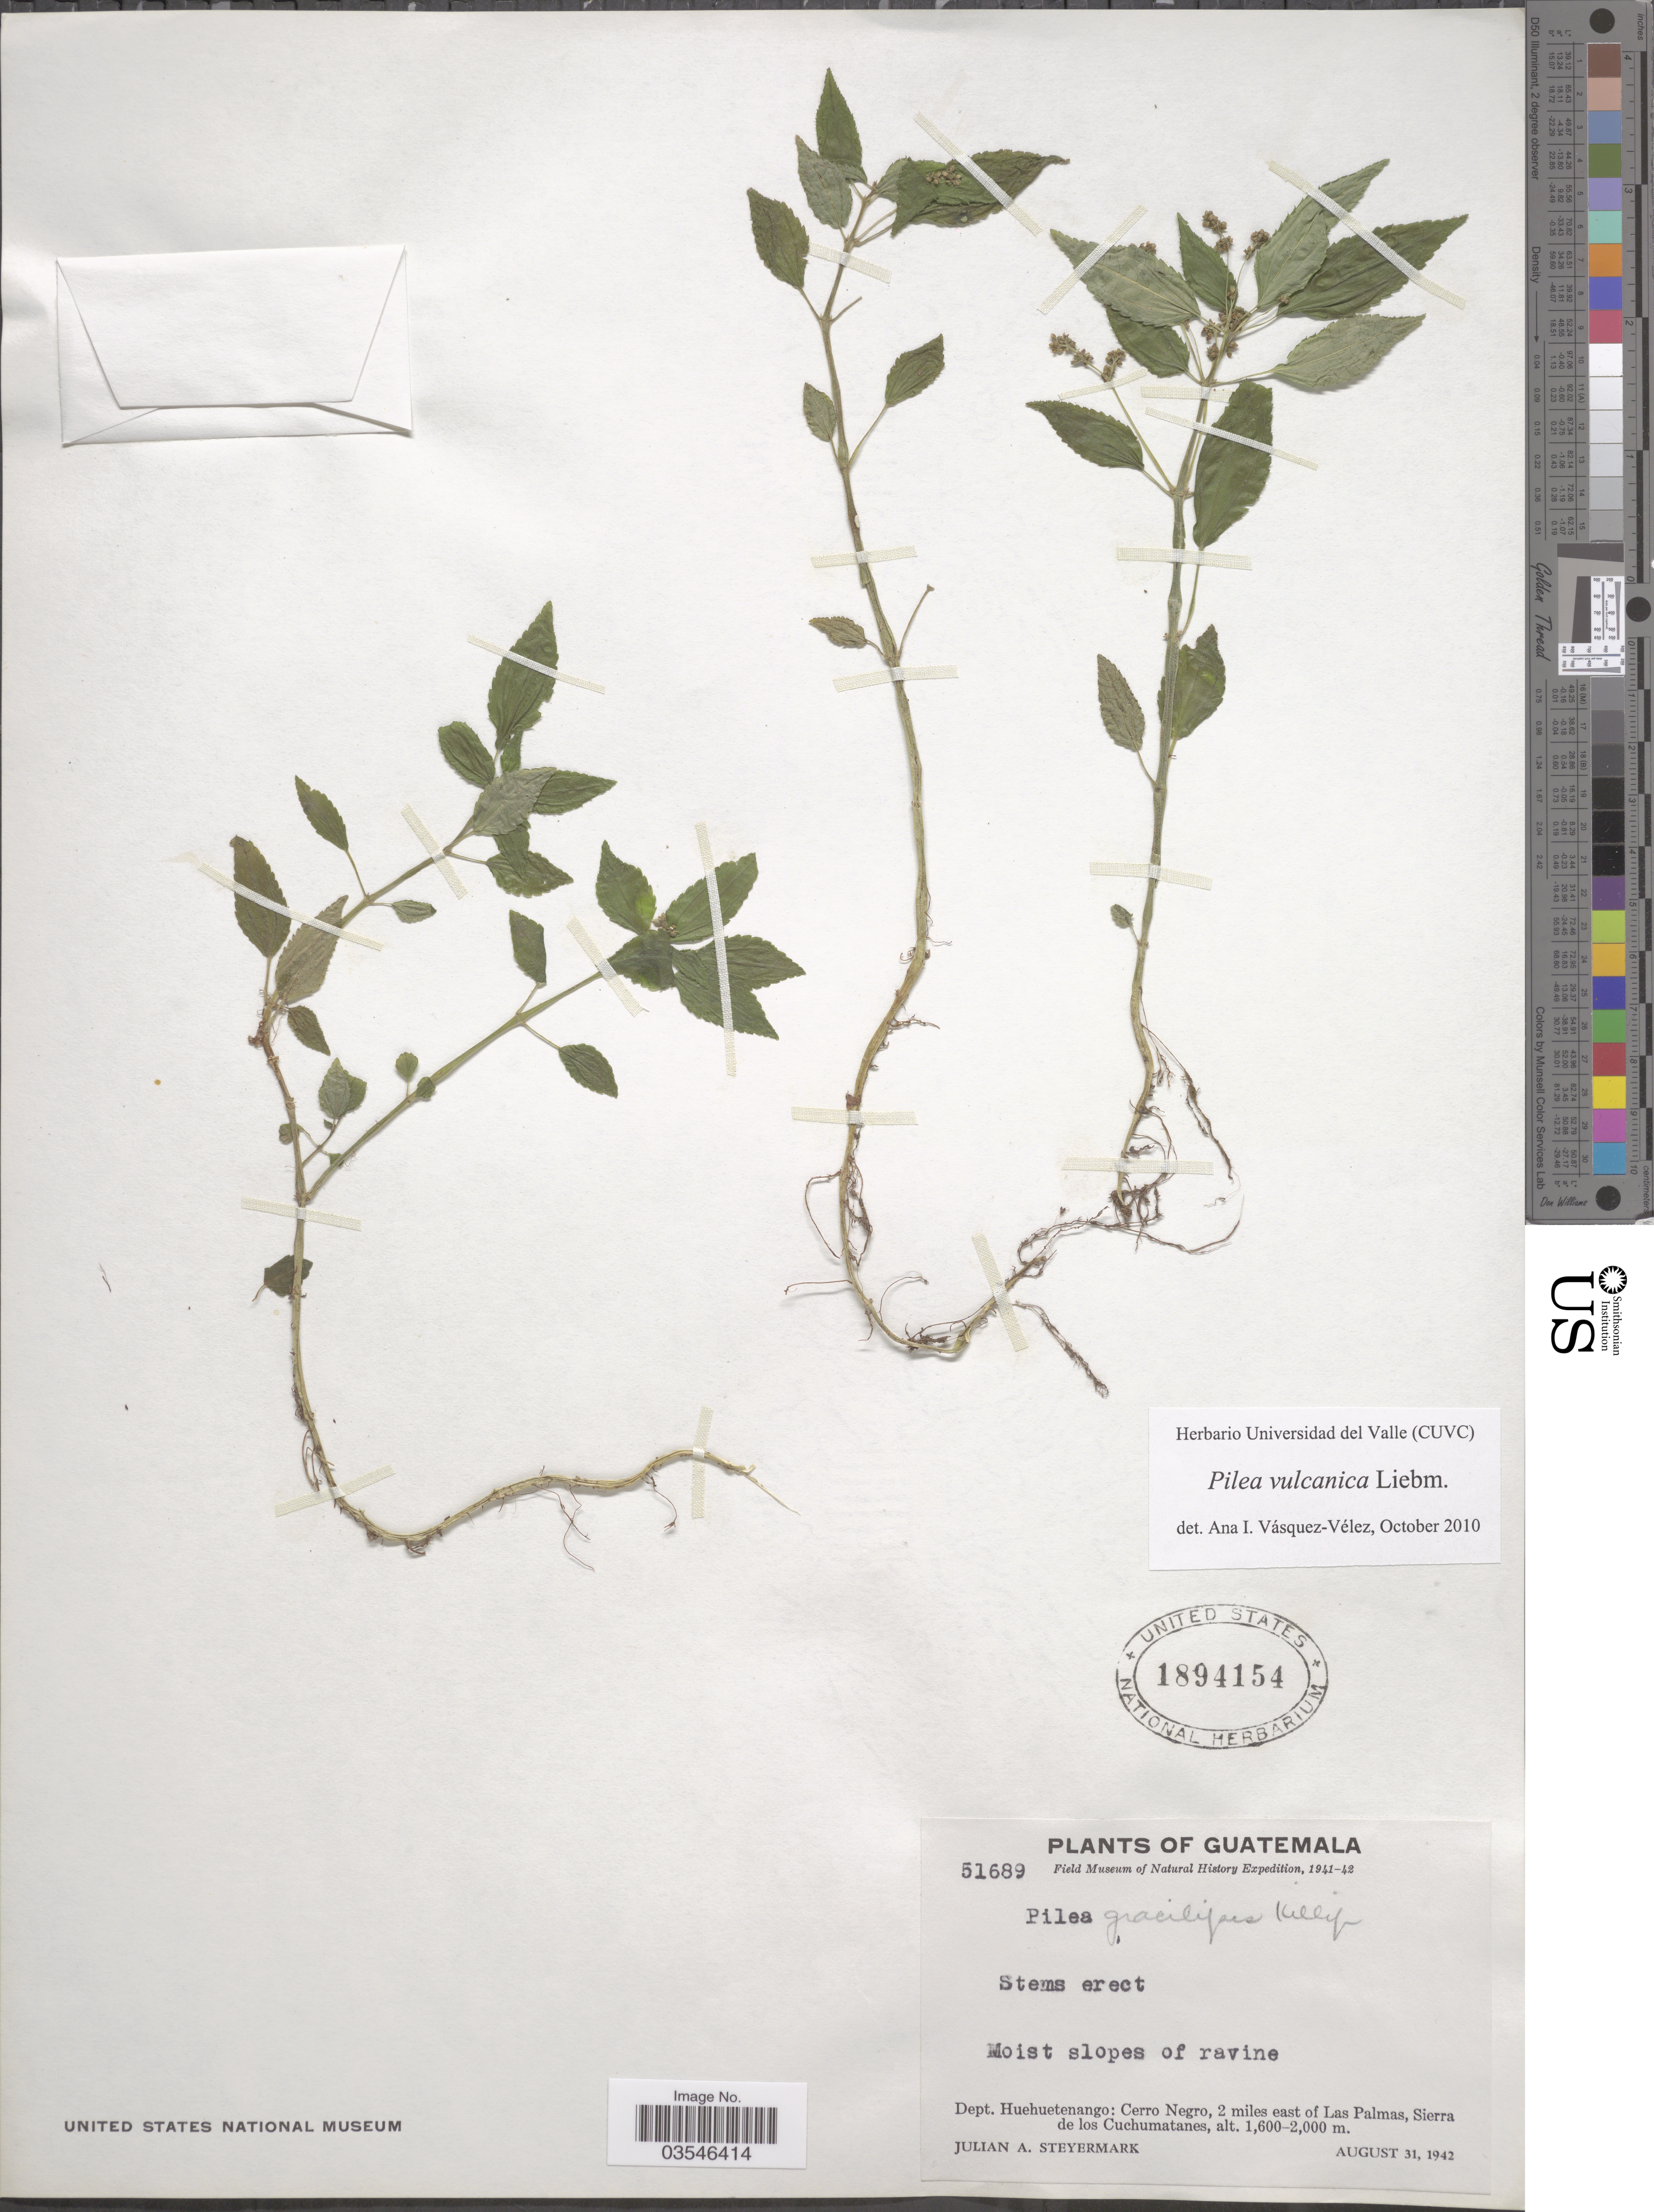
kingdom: Plantae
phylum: Tracheophyta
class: Magnoliopsida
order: Rosales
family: Urticaceae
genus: Pilea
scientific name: Pilea vulcanica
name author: Liebm.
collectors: J. Steyermark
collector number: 51689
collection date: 1942-08-31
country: Guatemala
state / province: Huehuetenango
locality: Dept. Huehuetenango: Cerro Negro, 2 miles east of Las Palmas, Sierra de los Cuchumatanes.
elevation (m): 1600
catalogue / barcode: US 1894154